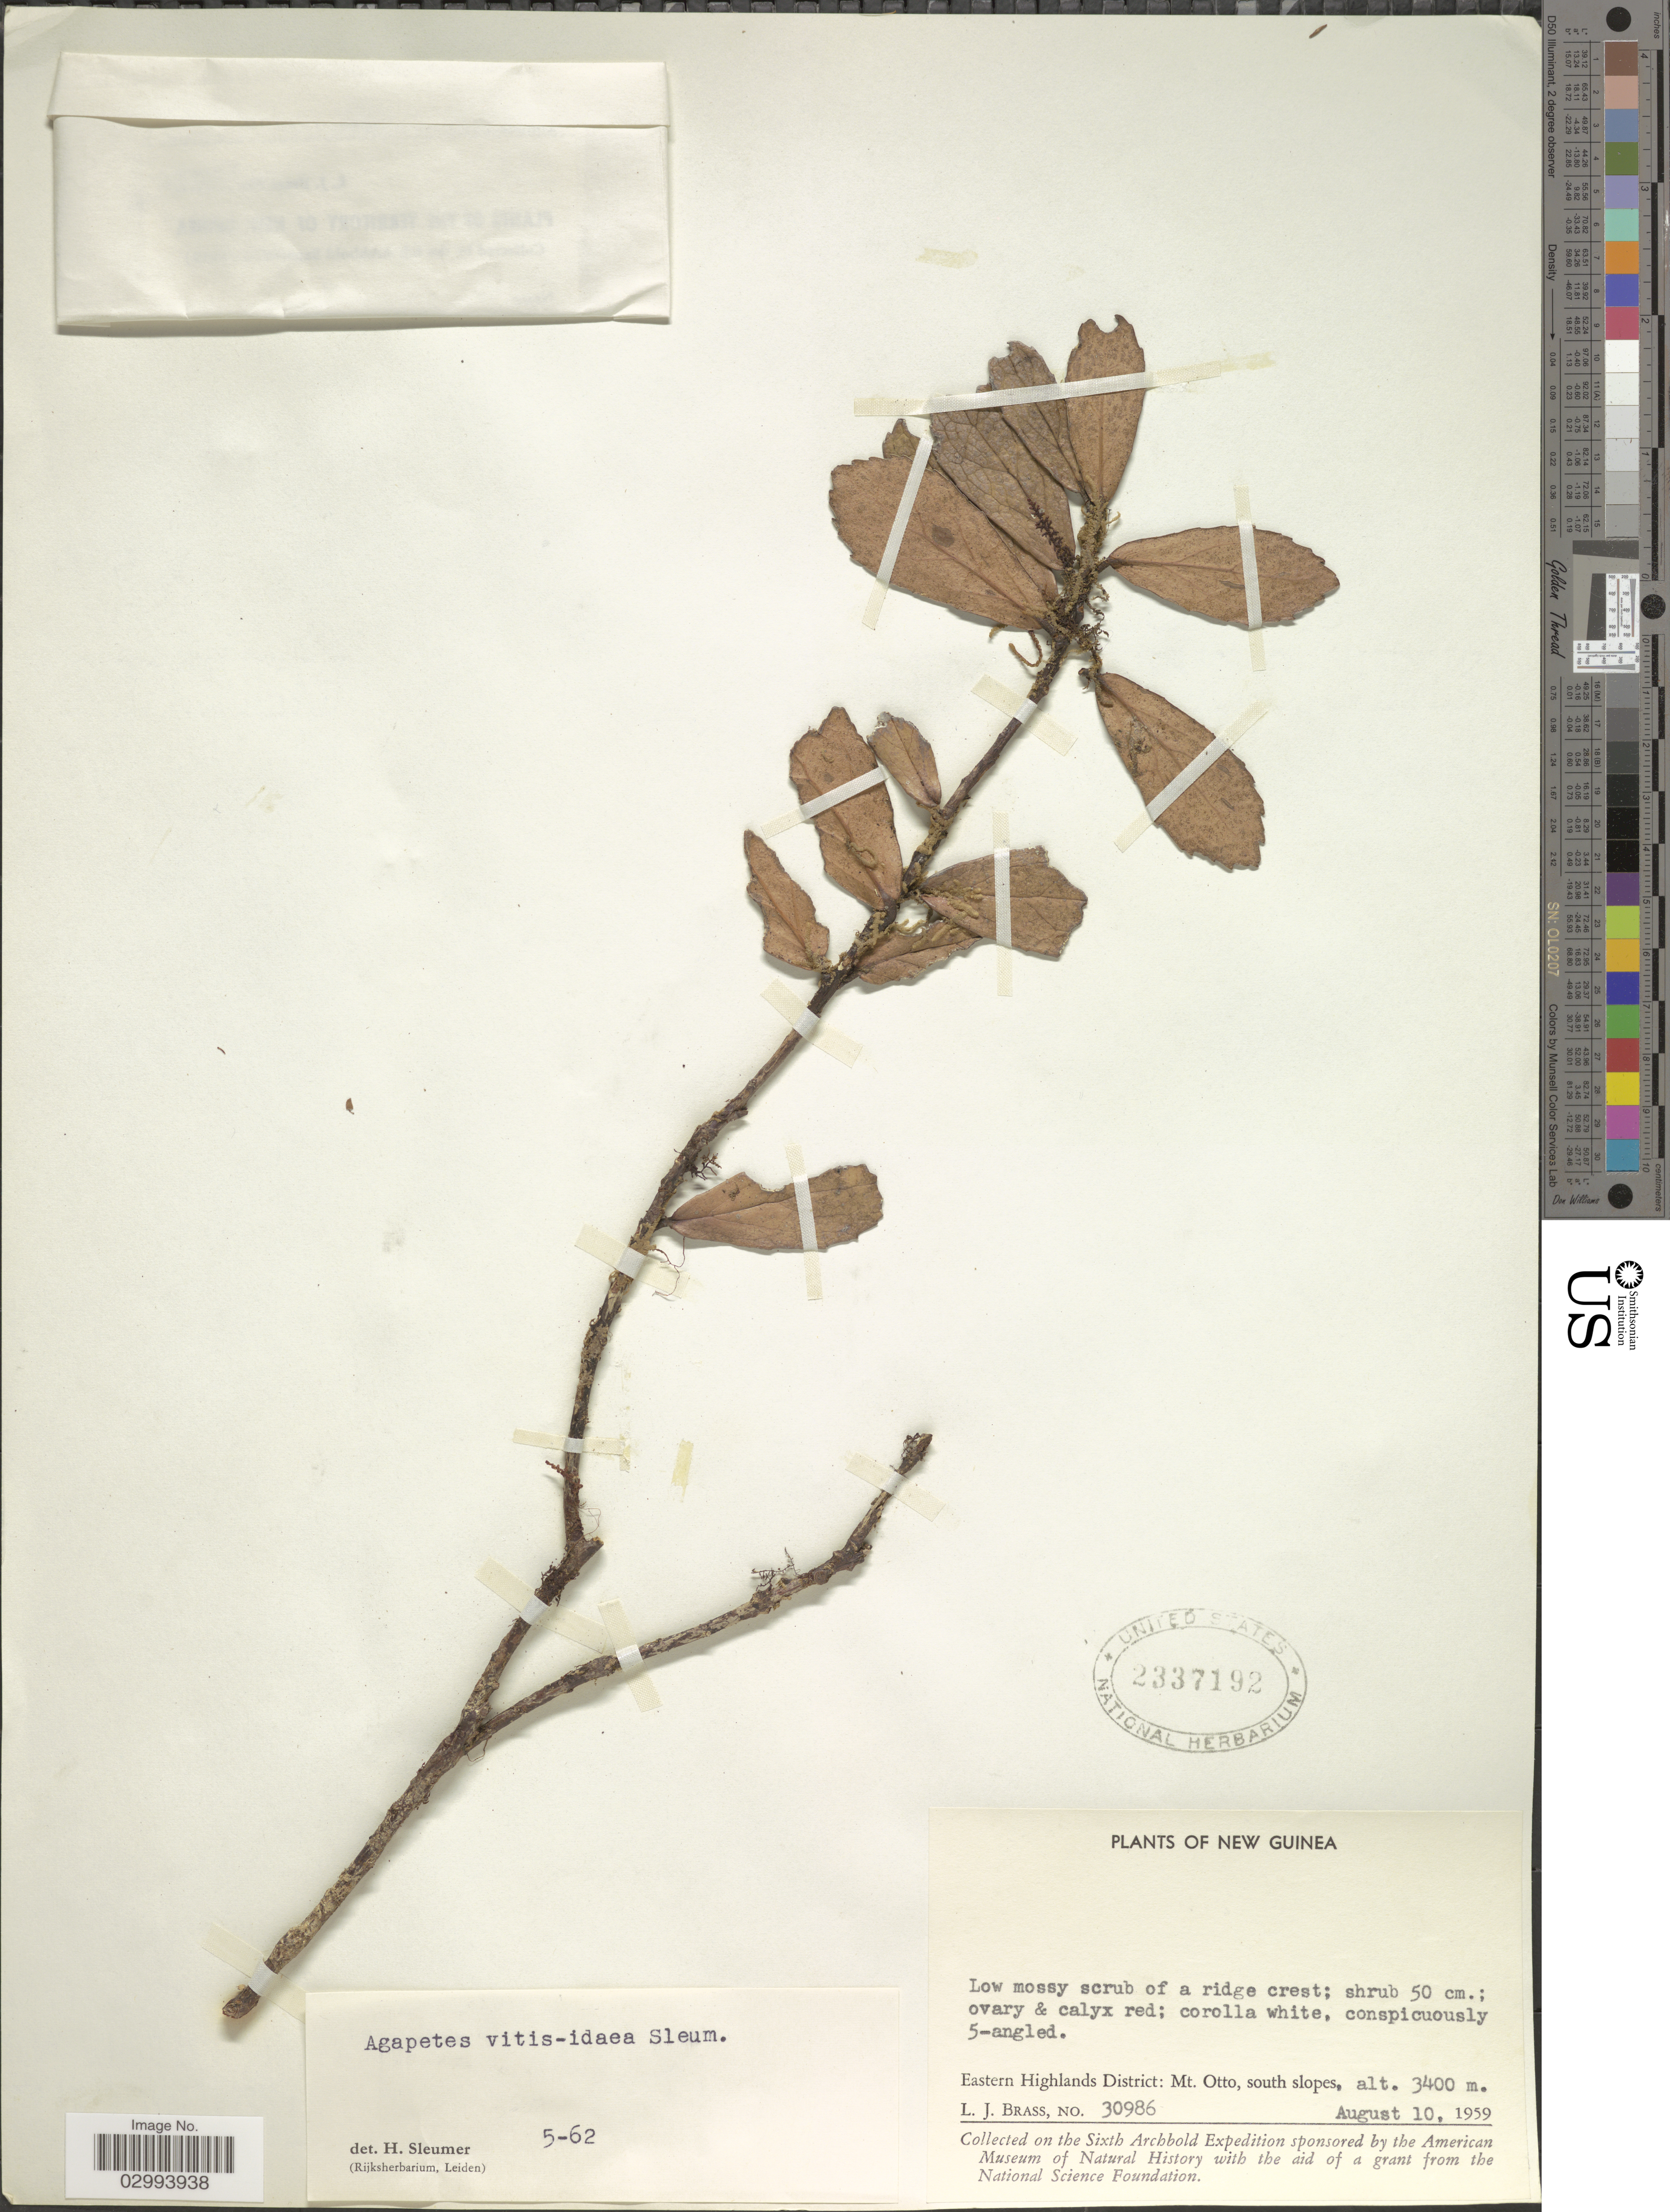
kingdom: Plantae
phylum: Tracheophyta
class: Magnoliopsida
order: Ericales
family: Ericaceae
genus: Agapetes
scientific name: Agapetes vitis-idaea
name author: Sleumer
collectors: L. J. Brass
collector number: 30986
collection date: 1959-08-10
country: Papua New Guinea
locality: New Guinea. Eastern Highlands District: Mt. Otto, south slopes.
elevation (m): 3400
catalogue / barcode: US 2337192